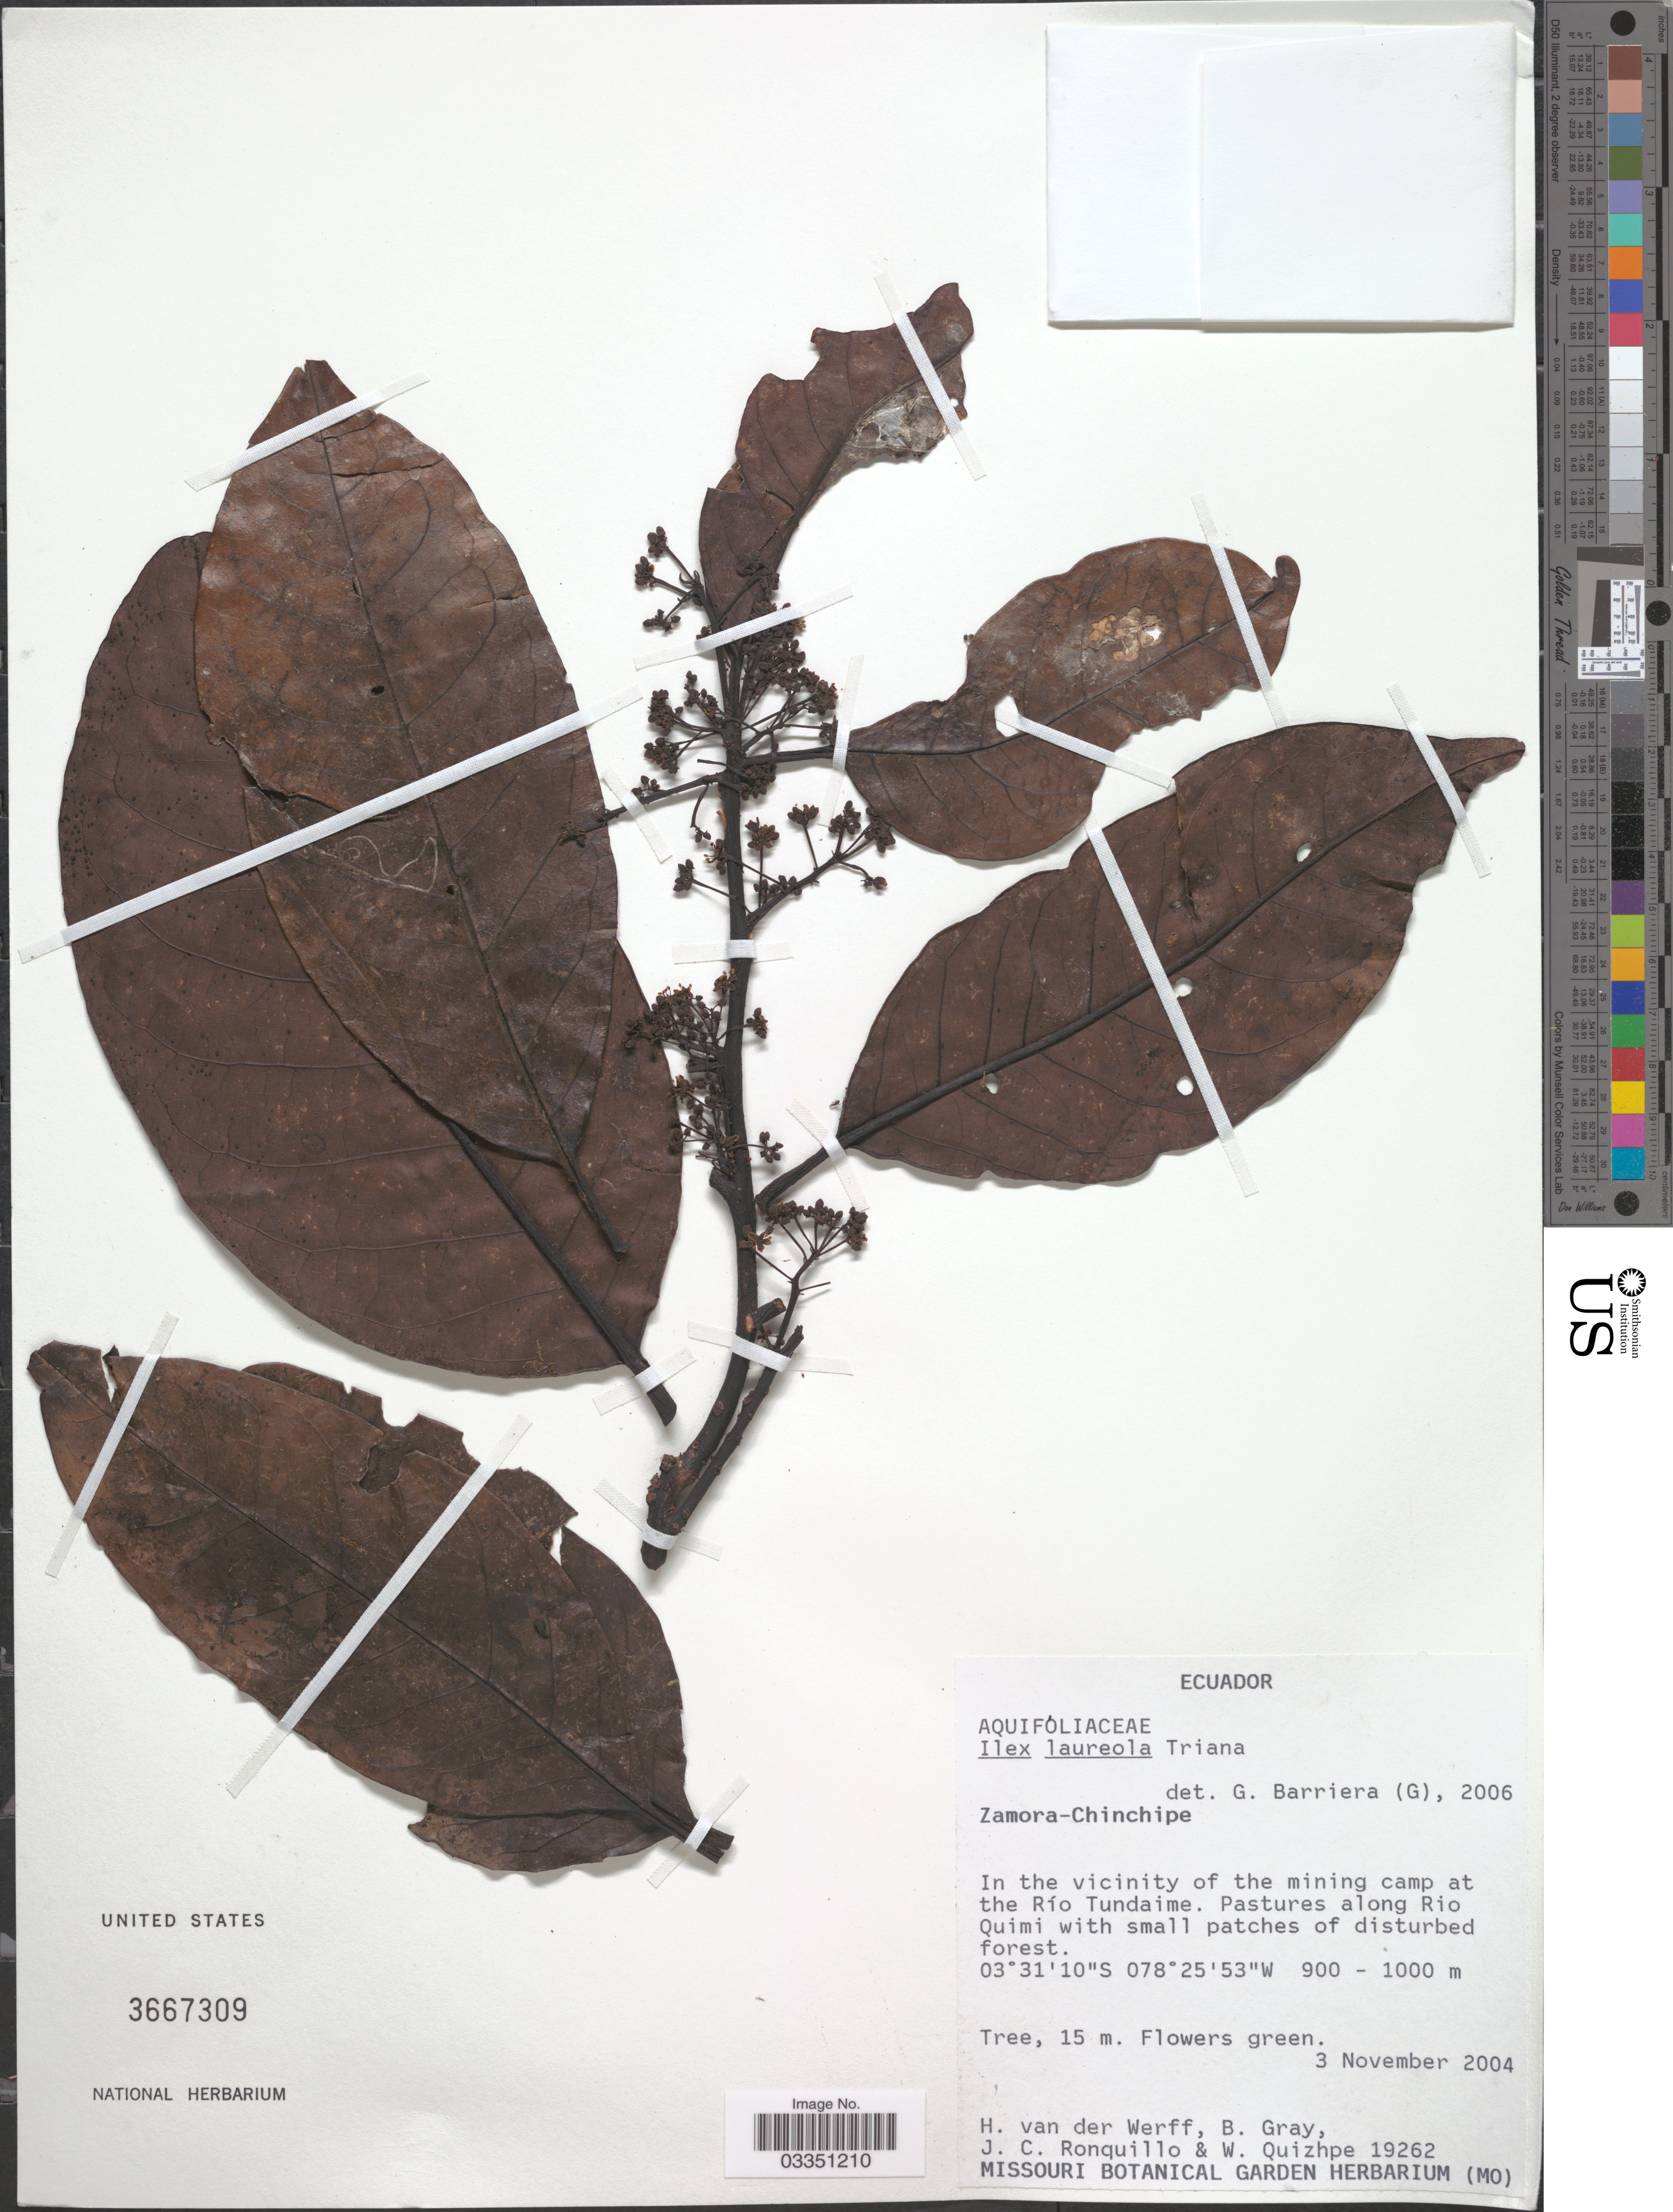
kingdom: Plantae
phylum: Tracheophyta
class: Magnoliopsida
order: Aquifoliales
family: Aquifoliaceae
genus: Ilex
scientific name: Ilex laureola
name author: Triana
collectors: H. van der Werff, B. Gray, J. Ronquillo & W. Quizhpe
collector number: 19262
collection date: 2004-11-03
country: Ecuador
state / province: Zamora-Chinchipe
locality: In the vicinity of the mining camp at the Río Tundaime. Pastures along Rio Quimi with small patches of disturbed forest.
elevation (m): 900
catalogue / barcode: US 3667309